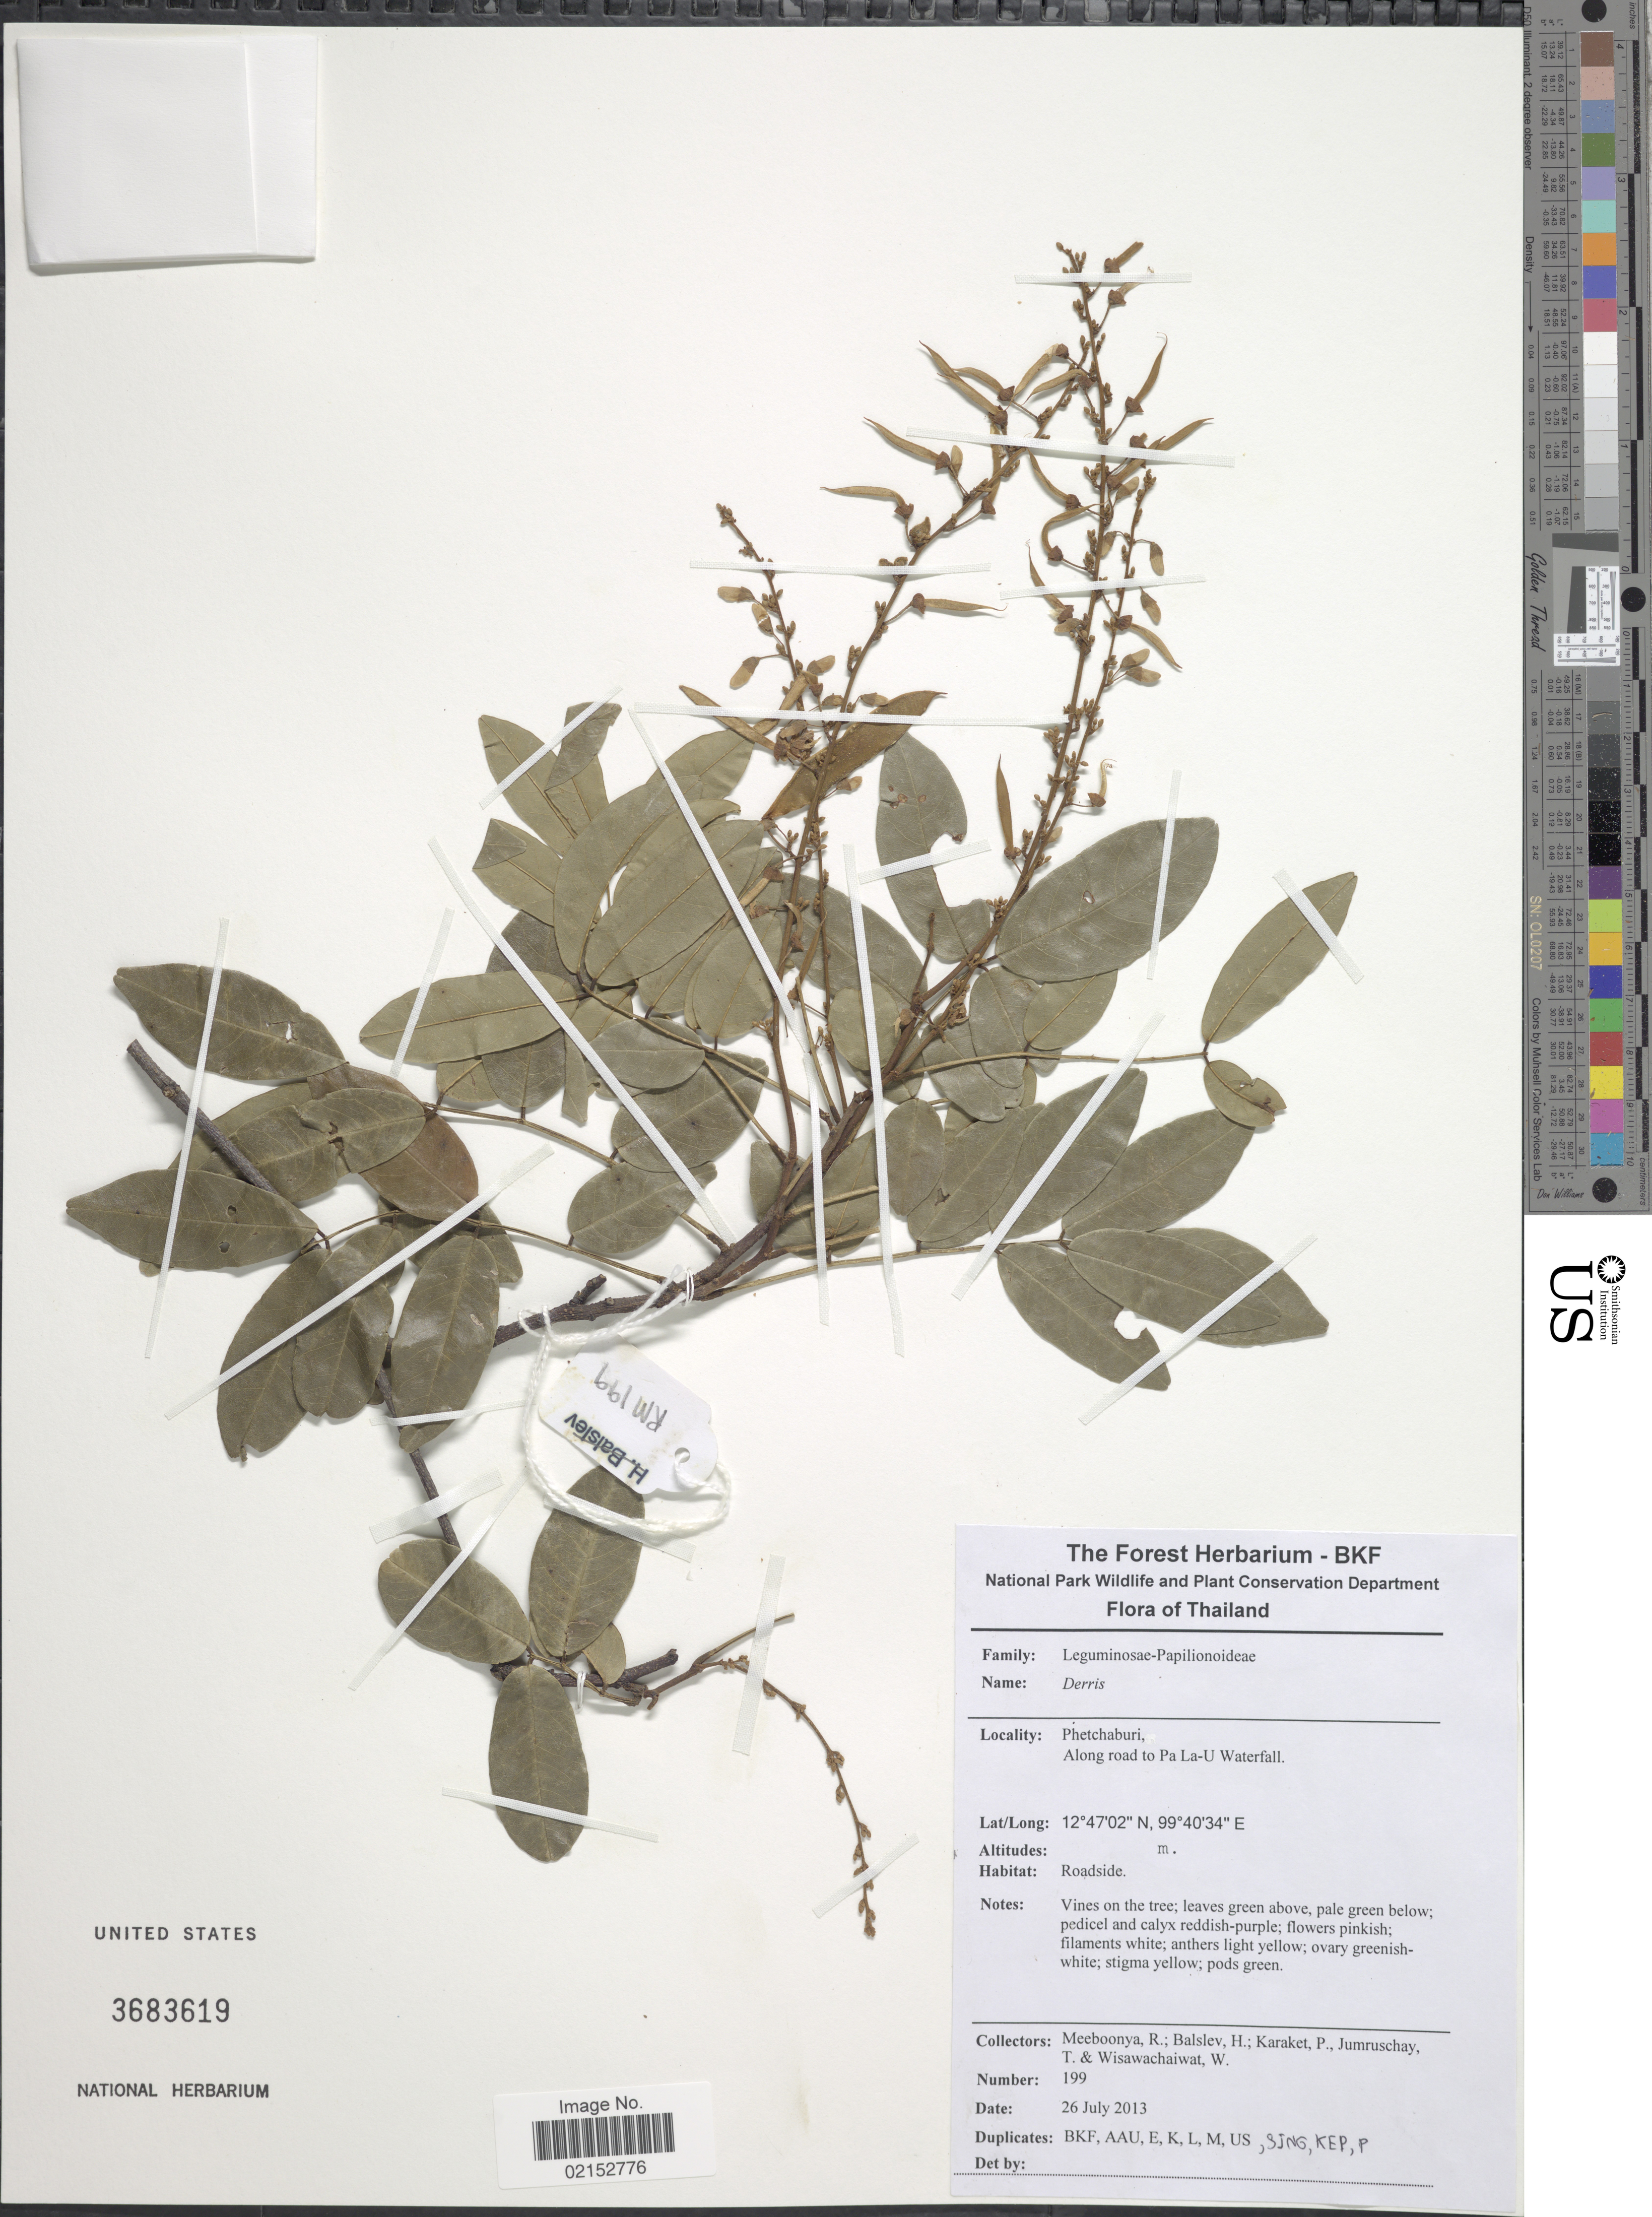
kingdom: Plantae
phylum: Tracheophyta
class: Magnoliopsida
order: Fabales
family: Fabaceae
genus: Derris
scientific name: Derris sp.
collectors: R. Meeboonya, H. Balslev, P. Karaket, T. Jumruschay & W. Wisawachaiwat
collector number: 199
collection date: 2013-07-26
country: Thailand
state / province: Phetchaburi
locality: Along road to Pa La-U Waterfall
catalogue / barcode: US 3683619